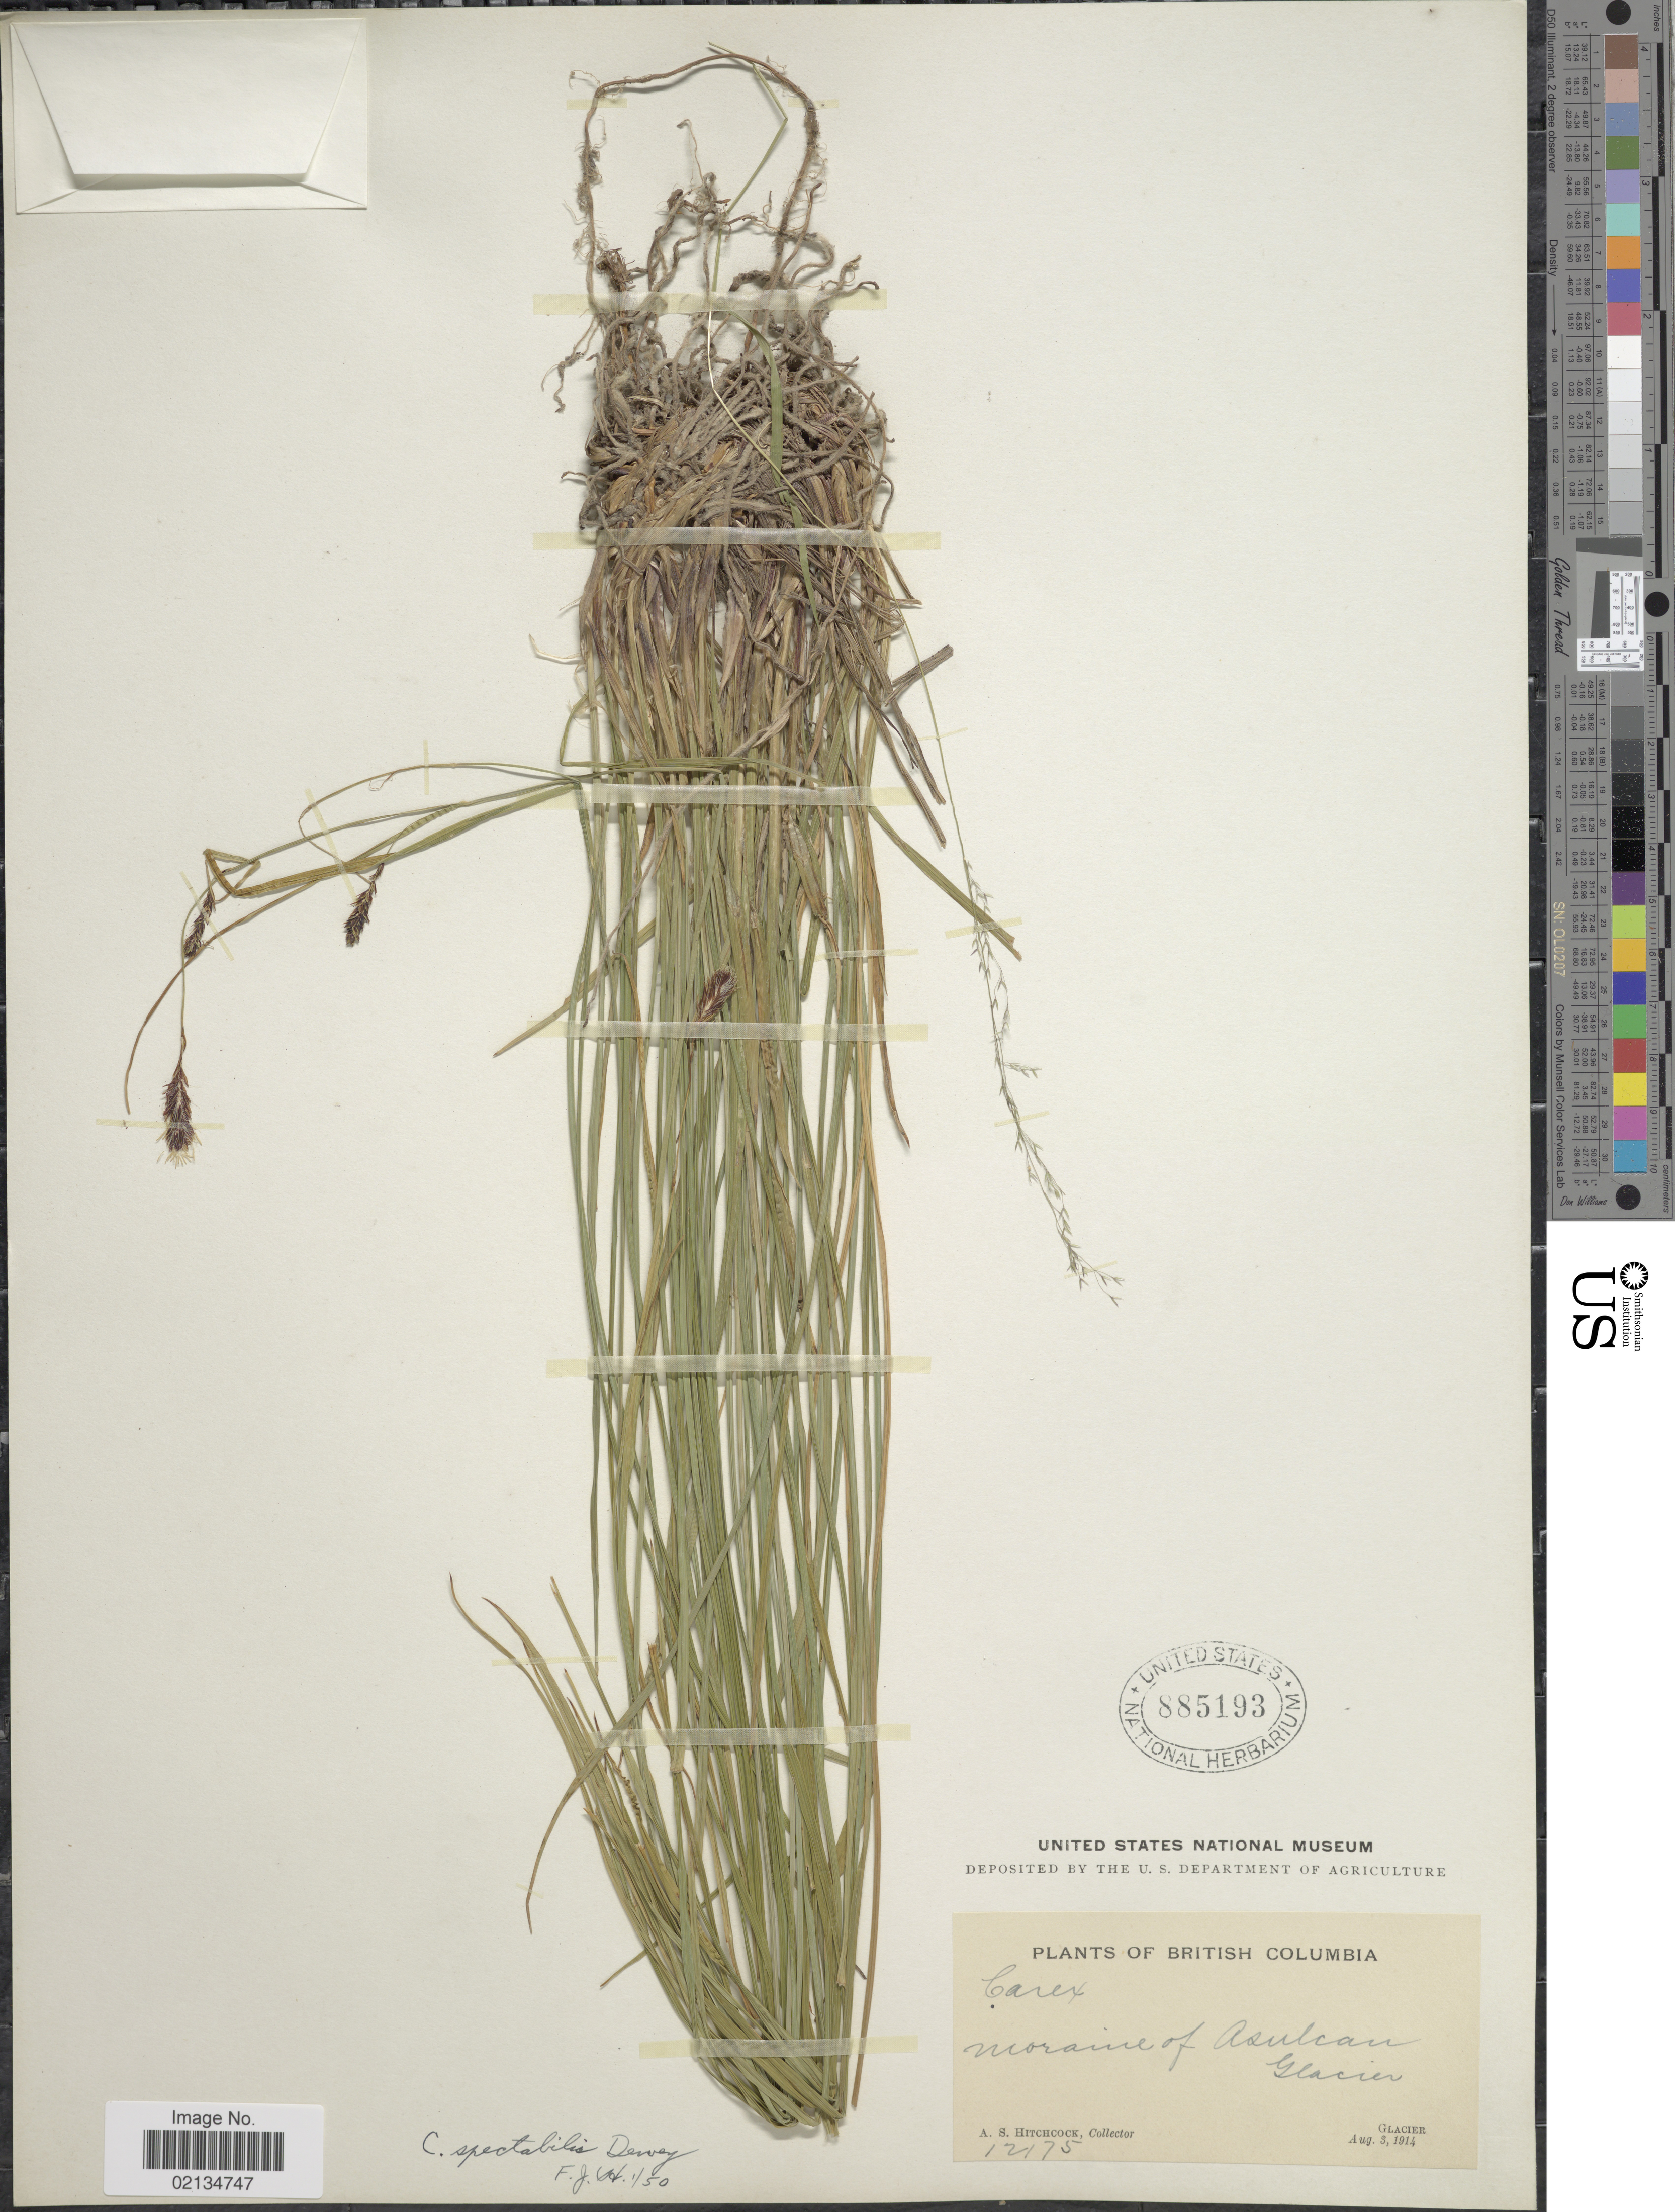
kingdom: Plantae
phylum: Tracheophyta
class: Liliopsida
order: Poales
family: Cyperaceae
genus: Carex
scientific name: Carex spectabilis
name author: Dewey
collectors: A. S. Hitchcock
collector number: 12175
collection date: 1914-08-03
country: Canada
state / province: British Columbia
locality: Moraine of Asulkan, Glacier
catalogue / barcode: US 885193